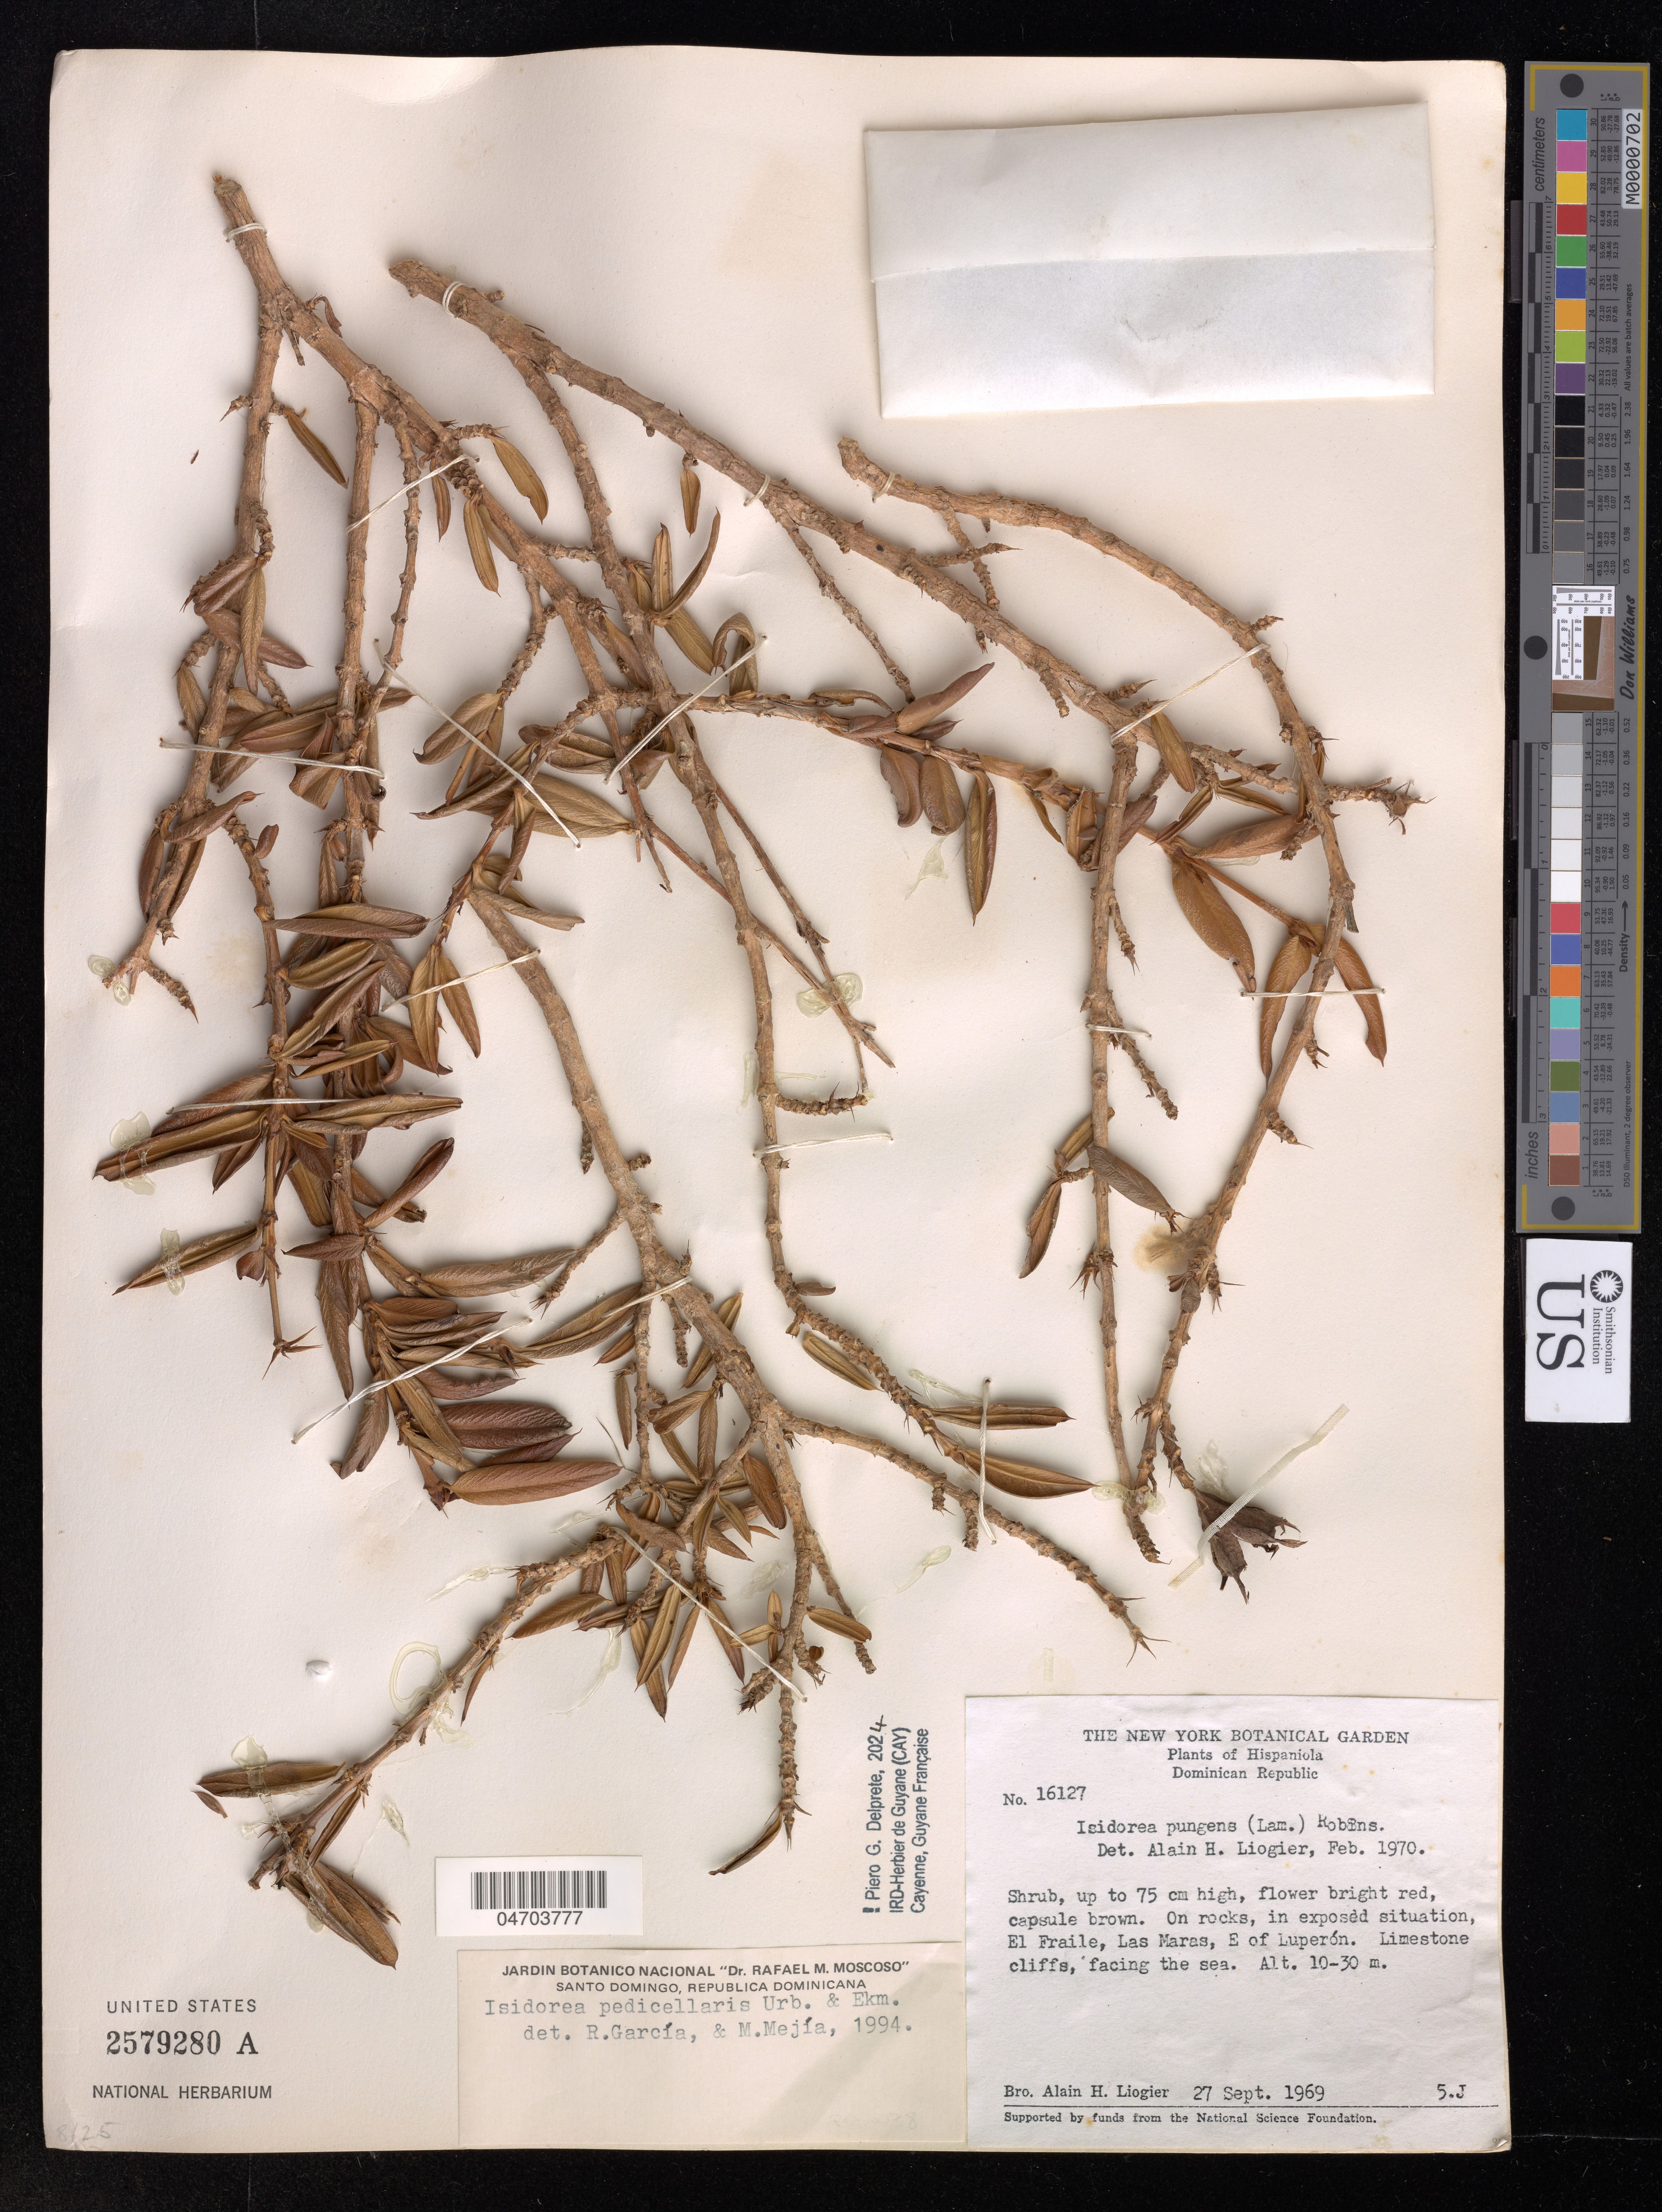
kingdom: Plantae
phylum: Tracheophyta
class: Magnoliopsida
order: Gentianales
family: Rubiaceae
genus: Isidorea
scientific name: Isidorea pedicellaris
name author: Urb. & Ekman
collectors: A. H. Liogier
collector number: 16127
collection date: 1969-09-27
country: Dominican Republic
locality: Hispaniola, El Fraile, Las Maras, E of Luperón.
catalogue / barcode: US 2579280C